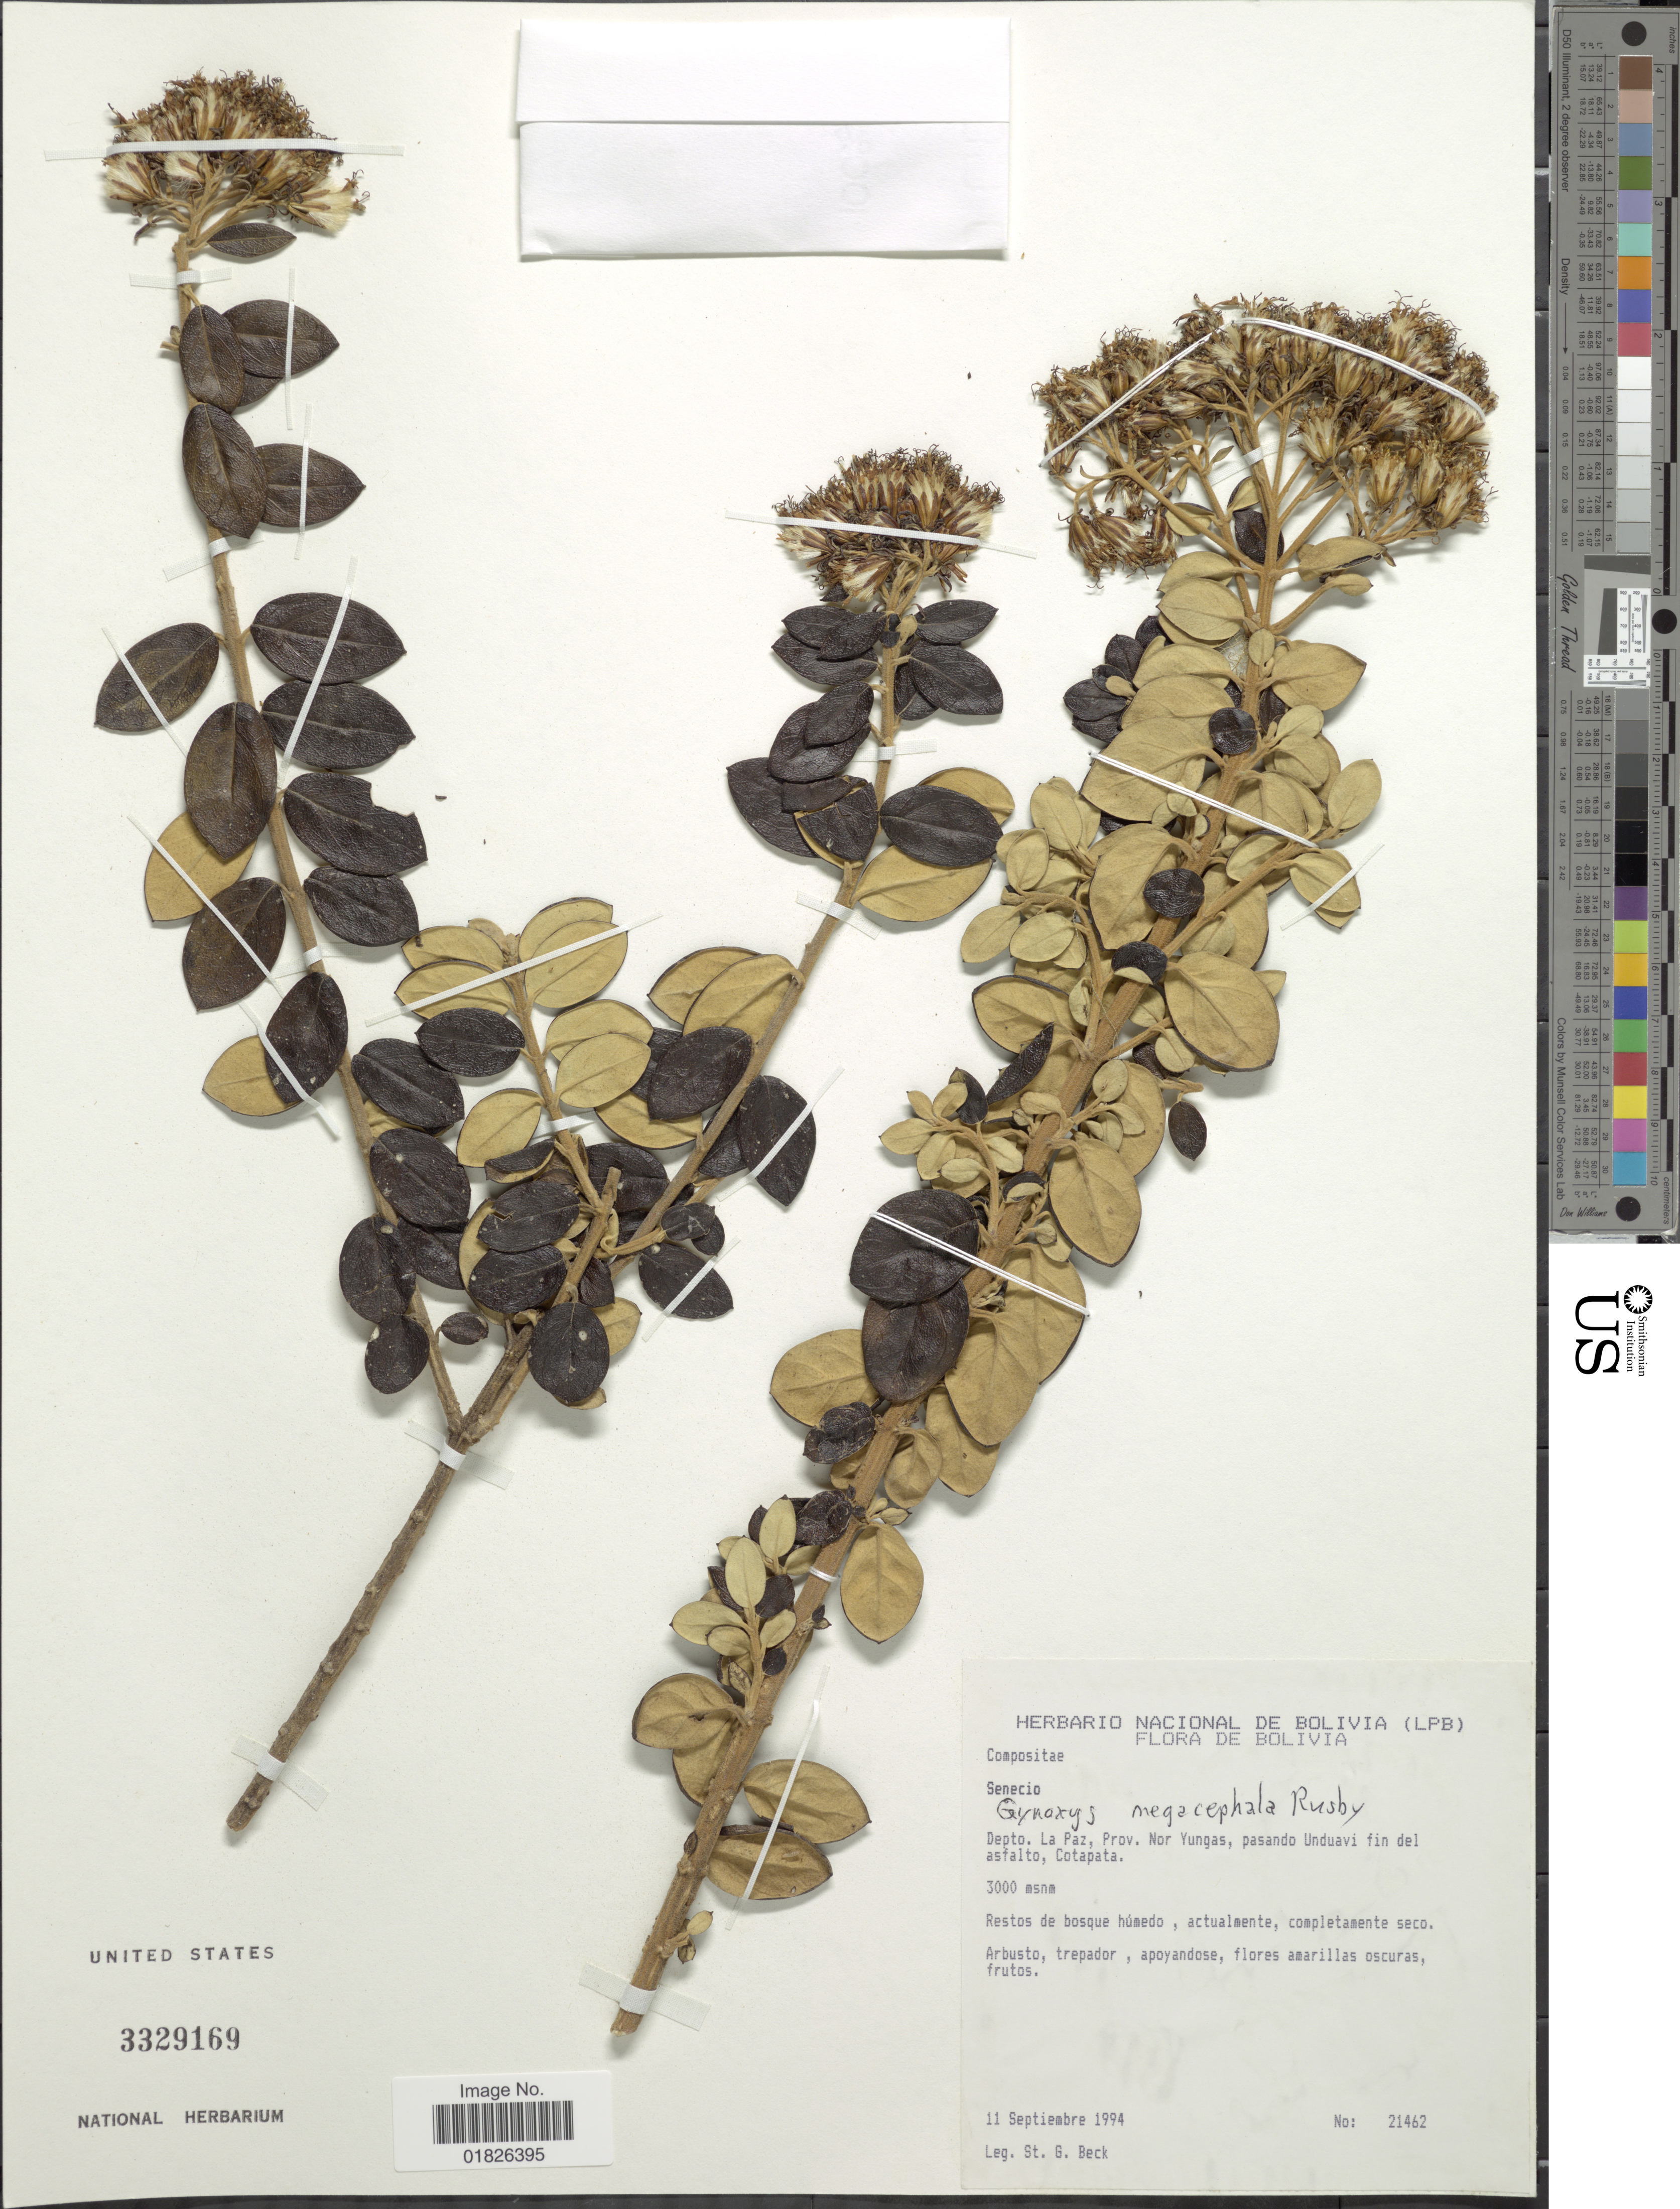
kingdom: Plantae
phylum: Tracheophyta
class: Magnoliopsida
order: Asterales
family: Asteraceae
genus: Gynoxys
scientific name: Gynoxys megacephala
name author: Rusby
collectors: S. G. Beck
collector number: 21462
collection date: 1994-09-11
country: Bolivia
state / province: La Paz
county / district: Nor Yungas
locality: Pasando Unduavi fin del asfalto, Cotopata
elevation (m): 3000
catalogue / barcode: US 3329169